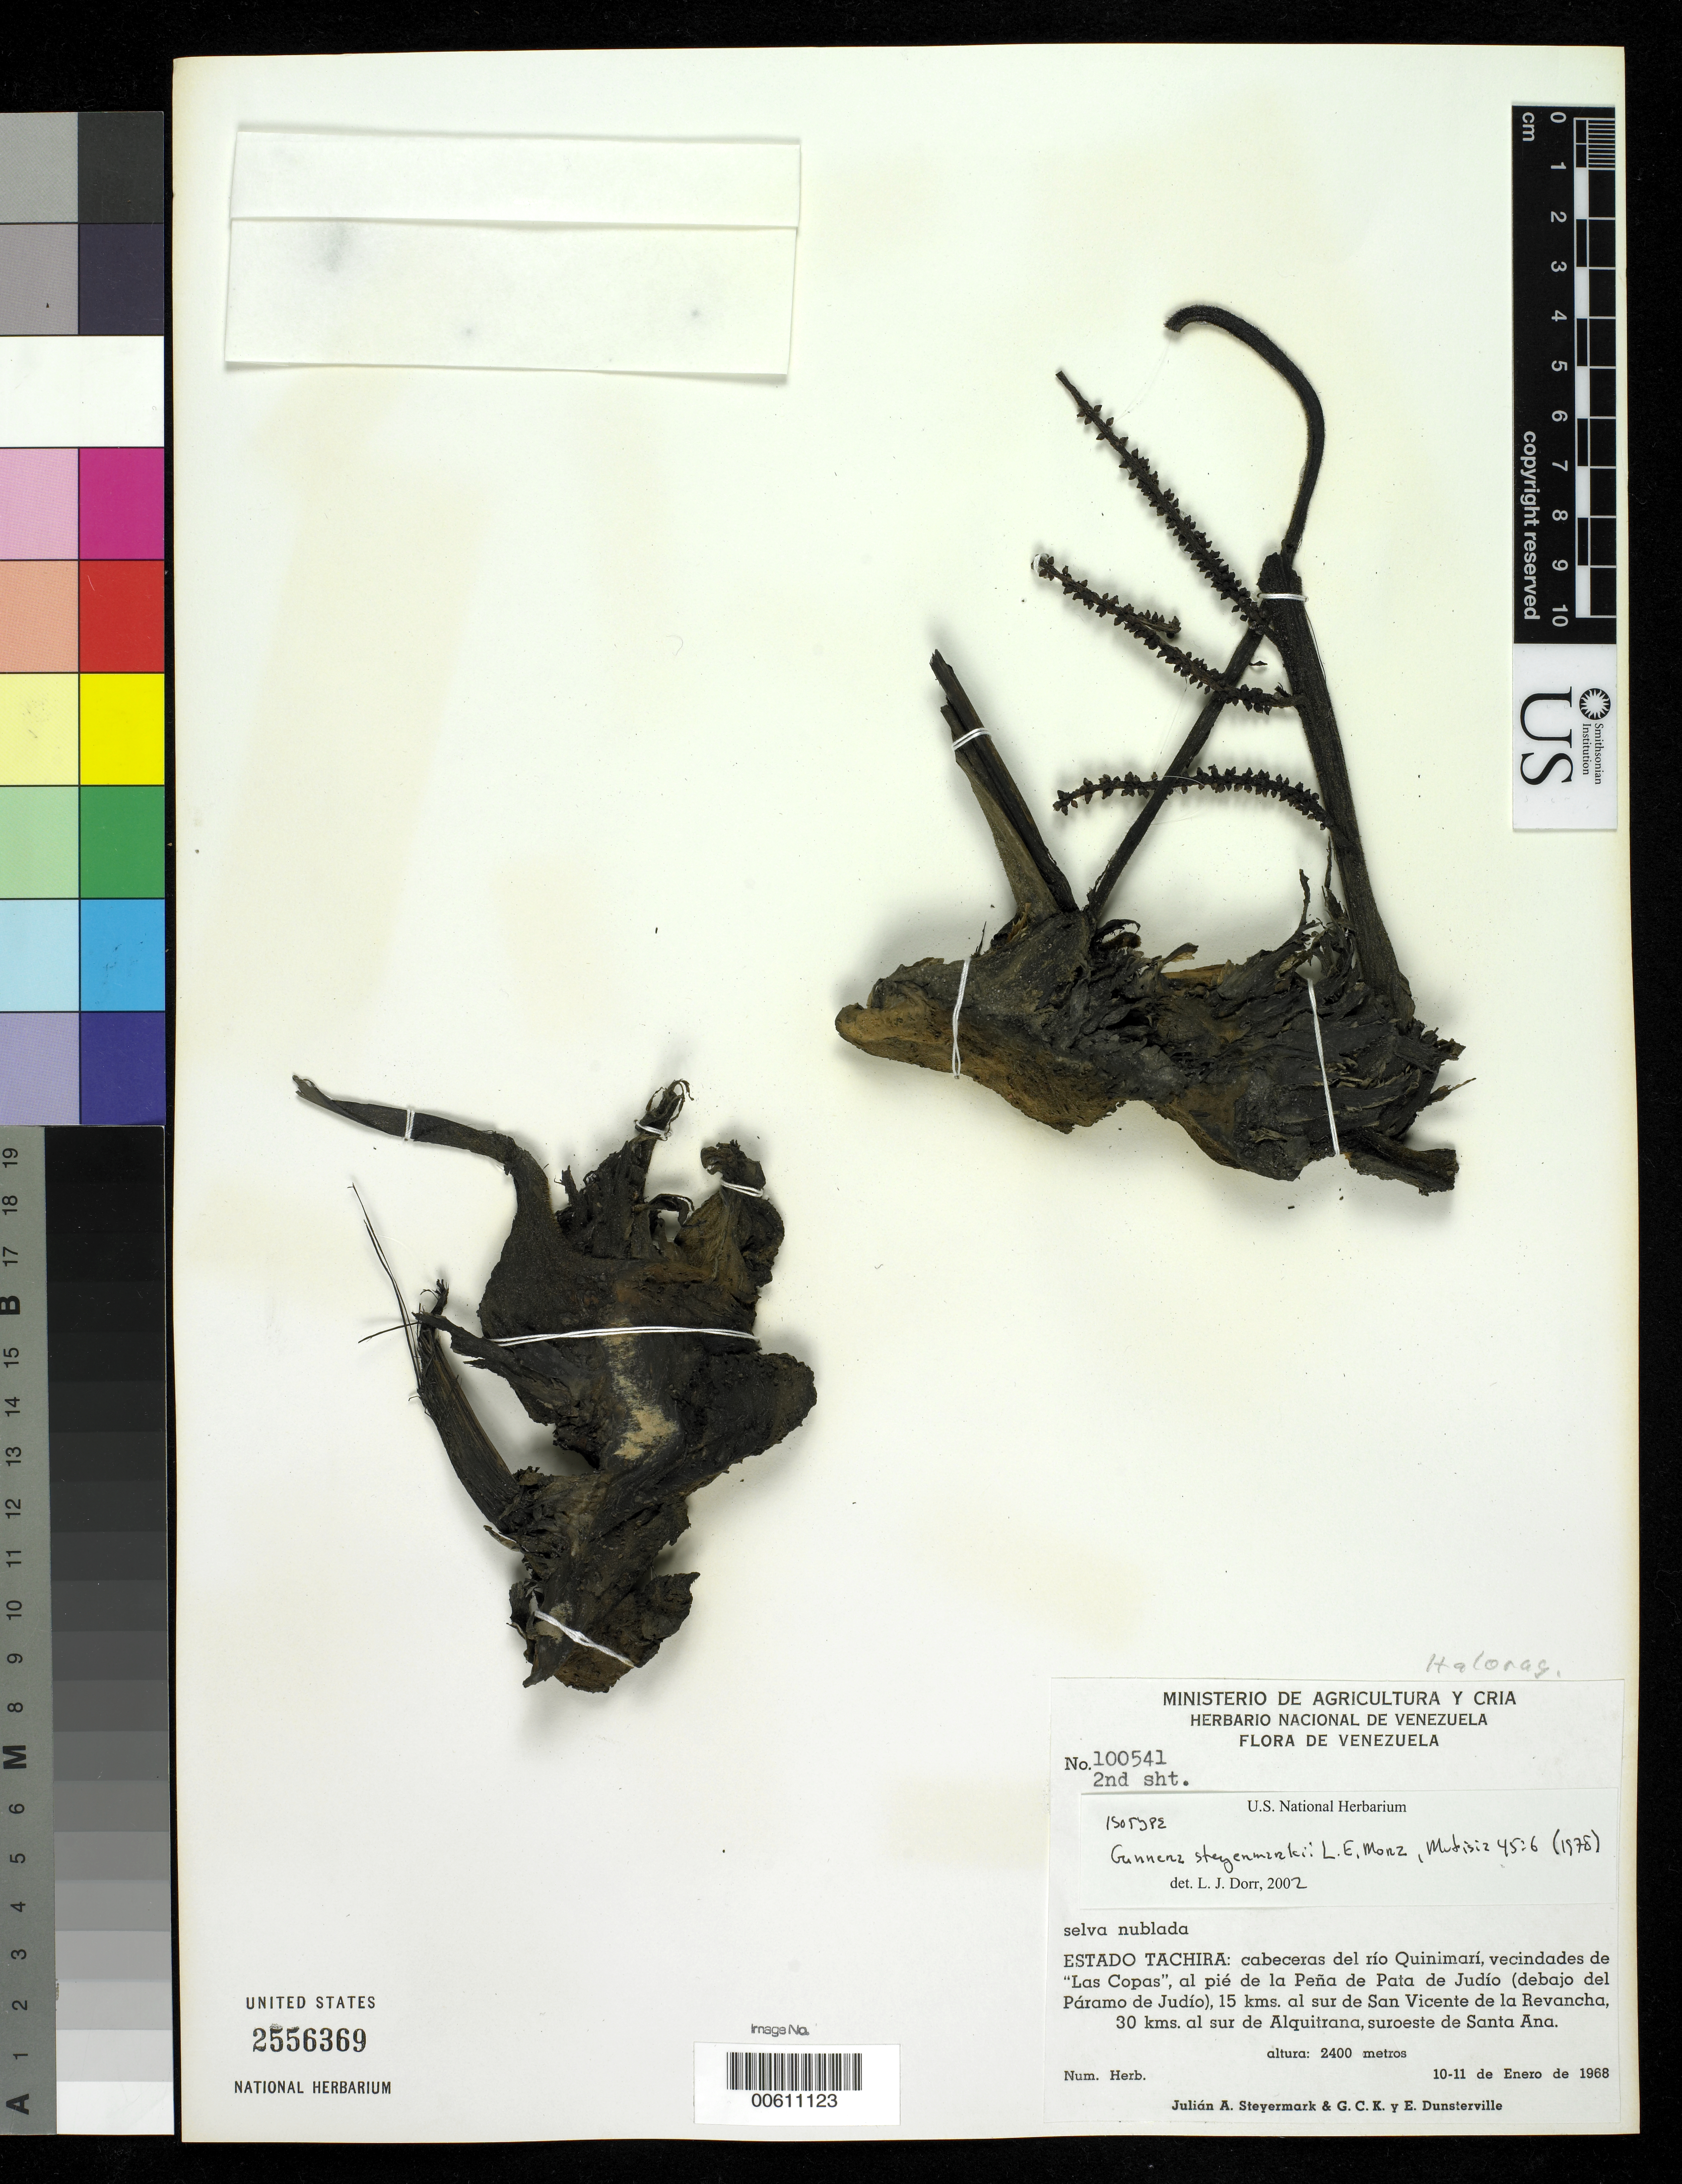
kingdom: Plantae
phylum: Tracheophyta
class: Magnoliopsida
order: Gunnerales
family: Gunneraceae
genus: Gunnera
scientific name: Gunnera steyermarkii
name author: L.E. Mora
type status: Isotype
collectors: J. Steyermark & G. C. K. Dunsterville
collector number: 100541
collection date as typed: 10 Jan 1968 to 11 Jan 1968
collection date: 1968-01-10/1968-01-11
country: Venezuela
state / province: Tachira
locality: Cabeceras del rio Quinimarí, vecindades de "Las Capas", al pié de la Peña de Pata de Judío (debajo del Páramo de Judío), 15 kms. al sur de San Vicente de la Revancha, 30 kms. Al sur de Alquitrana.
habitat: Along stream.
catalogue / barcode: US 2556369